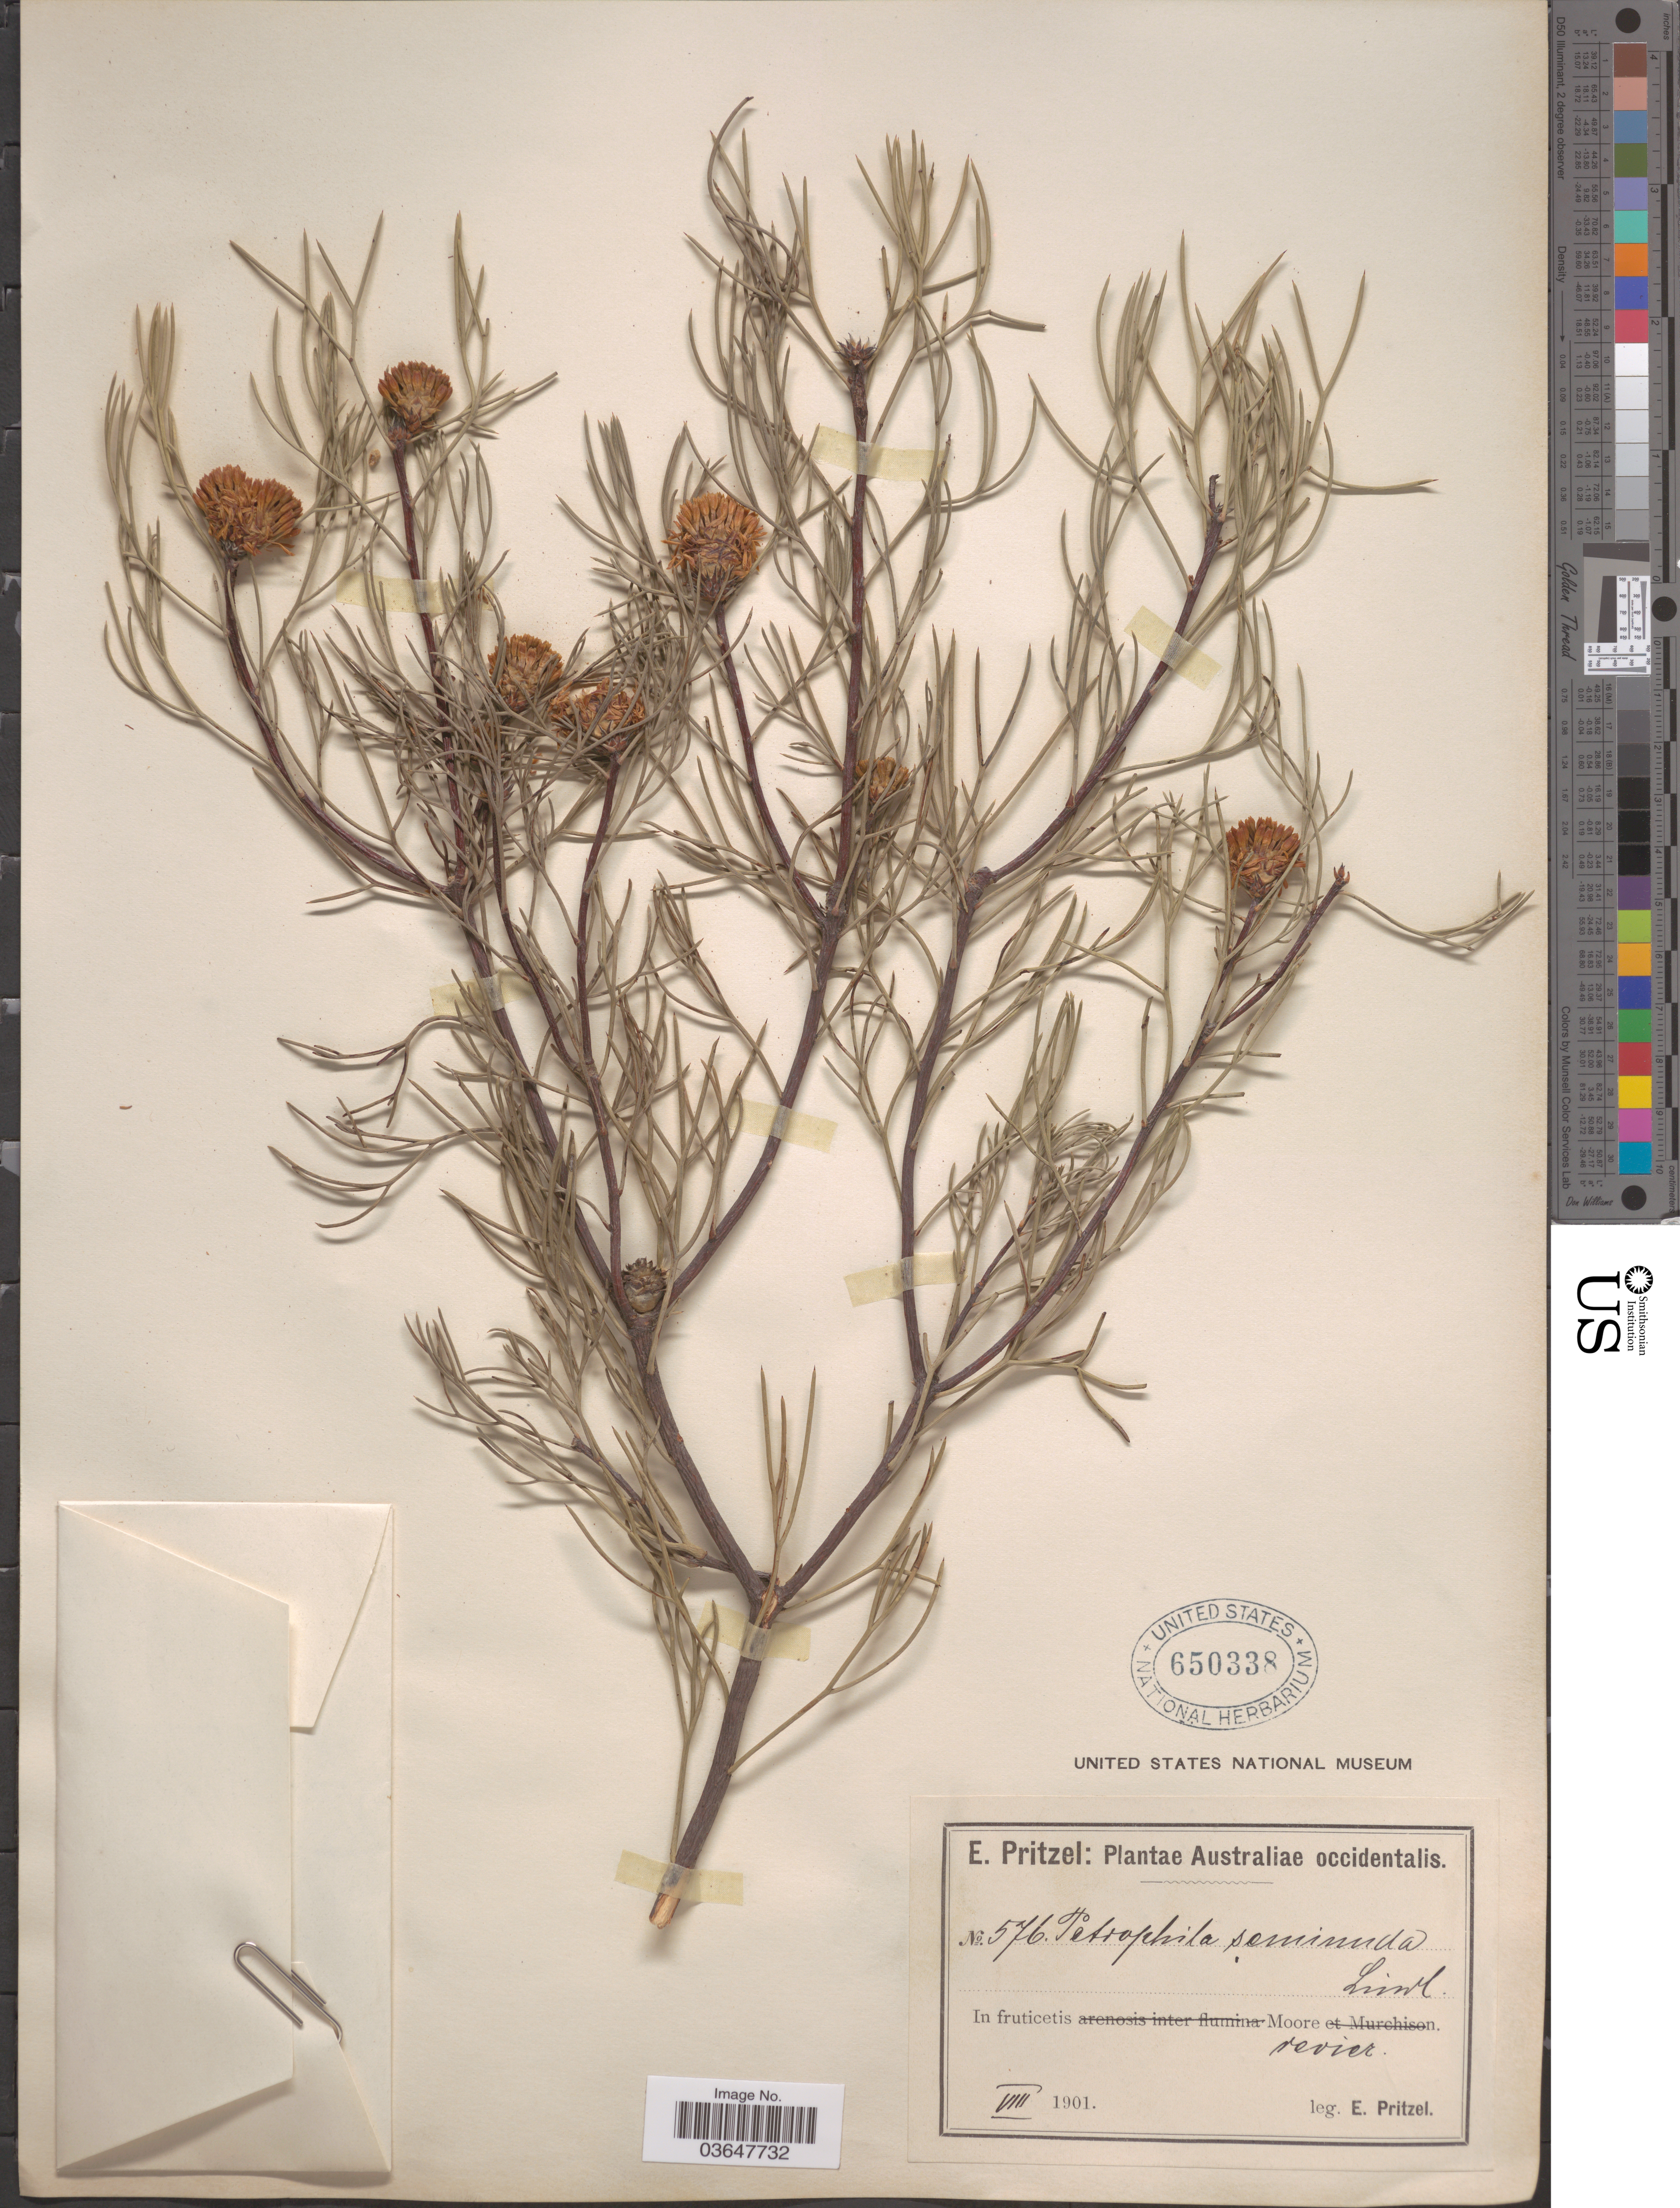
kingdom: Plantae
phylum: Tracheophyta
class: Magnoliopsida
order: Proteales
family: Proteaceae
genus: Petrophile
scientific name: Petrophile seminuda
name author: Lindl.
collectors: E. G. Pritzel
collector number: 576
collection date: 1901-08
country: Australia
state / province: Western Australia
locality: Australiae occidentalis. In fruticetis Moore revier.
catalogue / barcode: US 650338